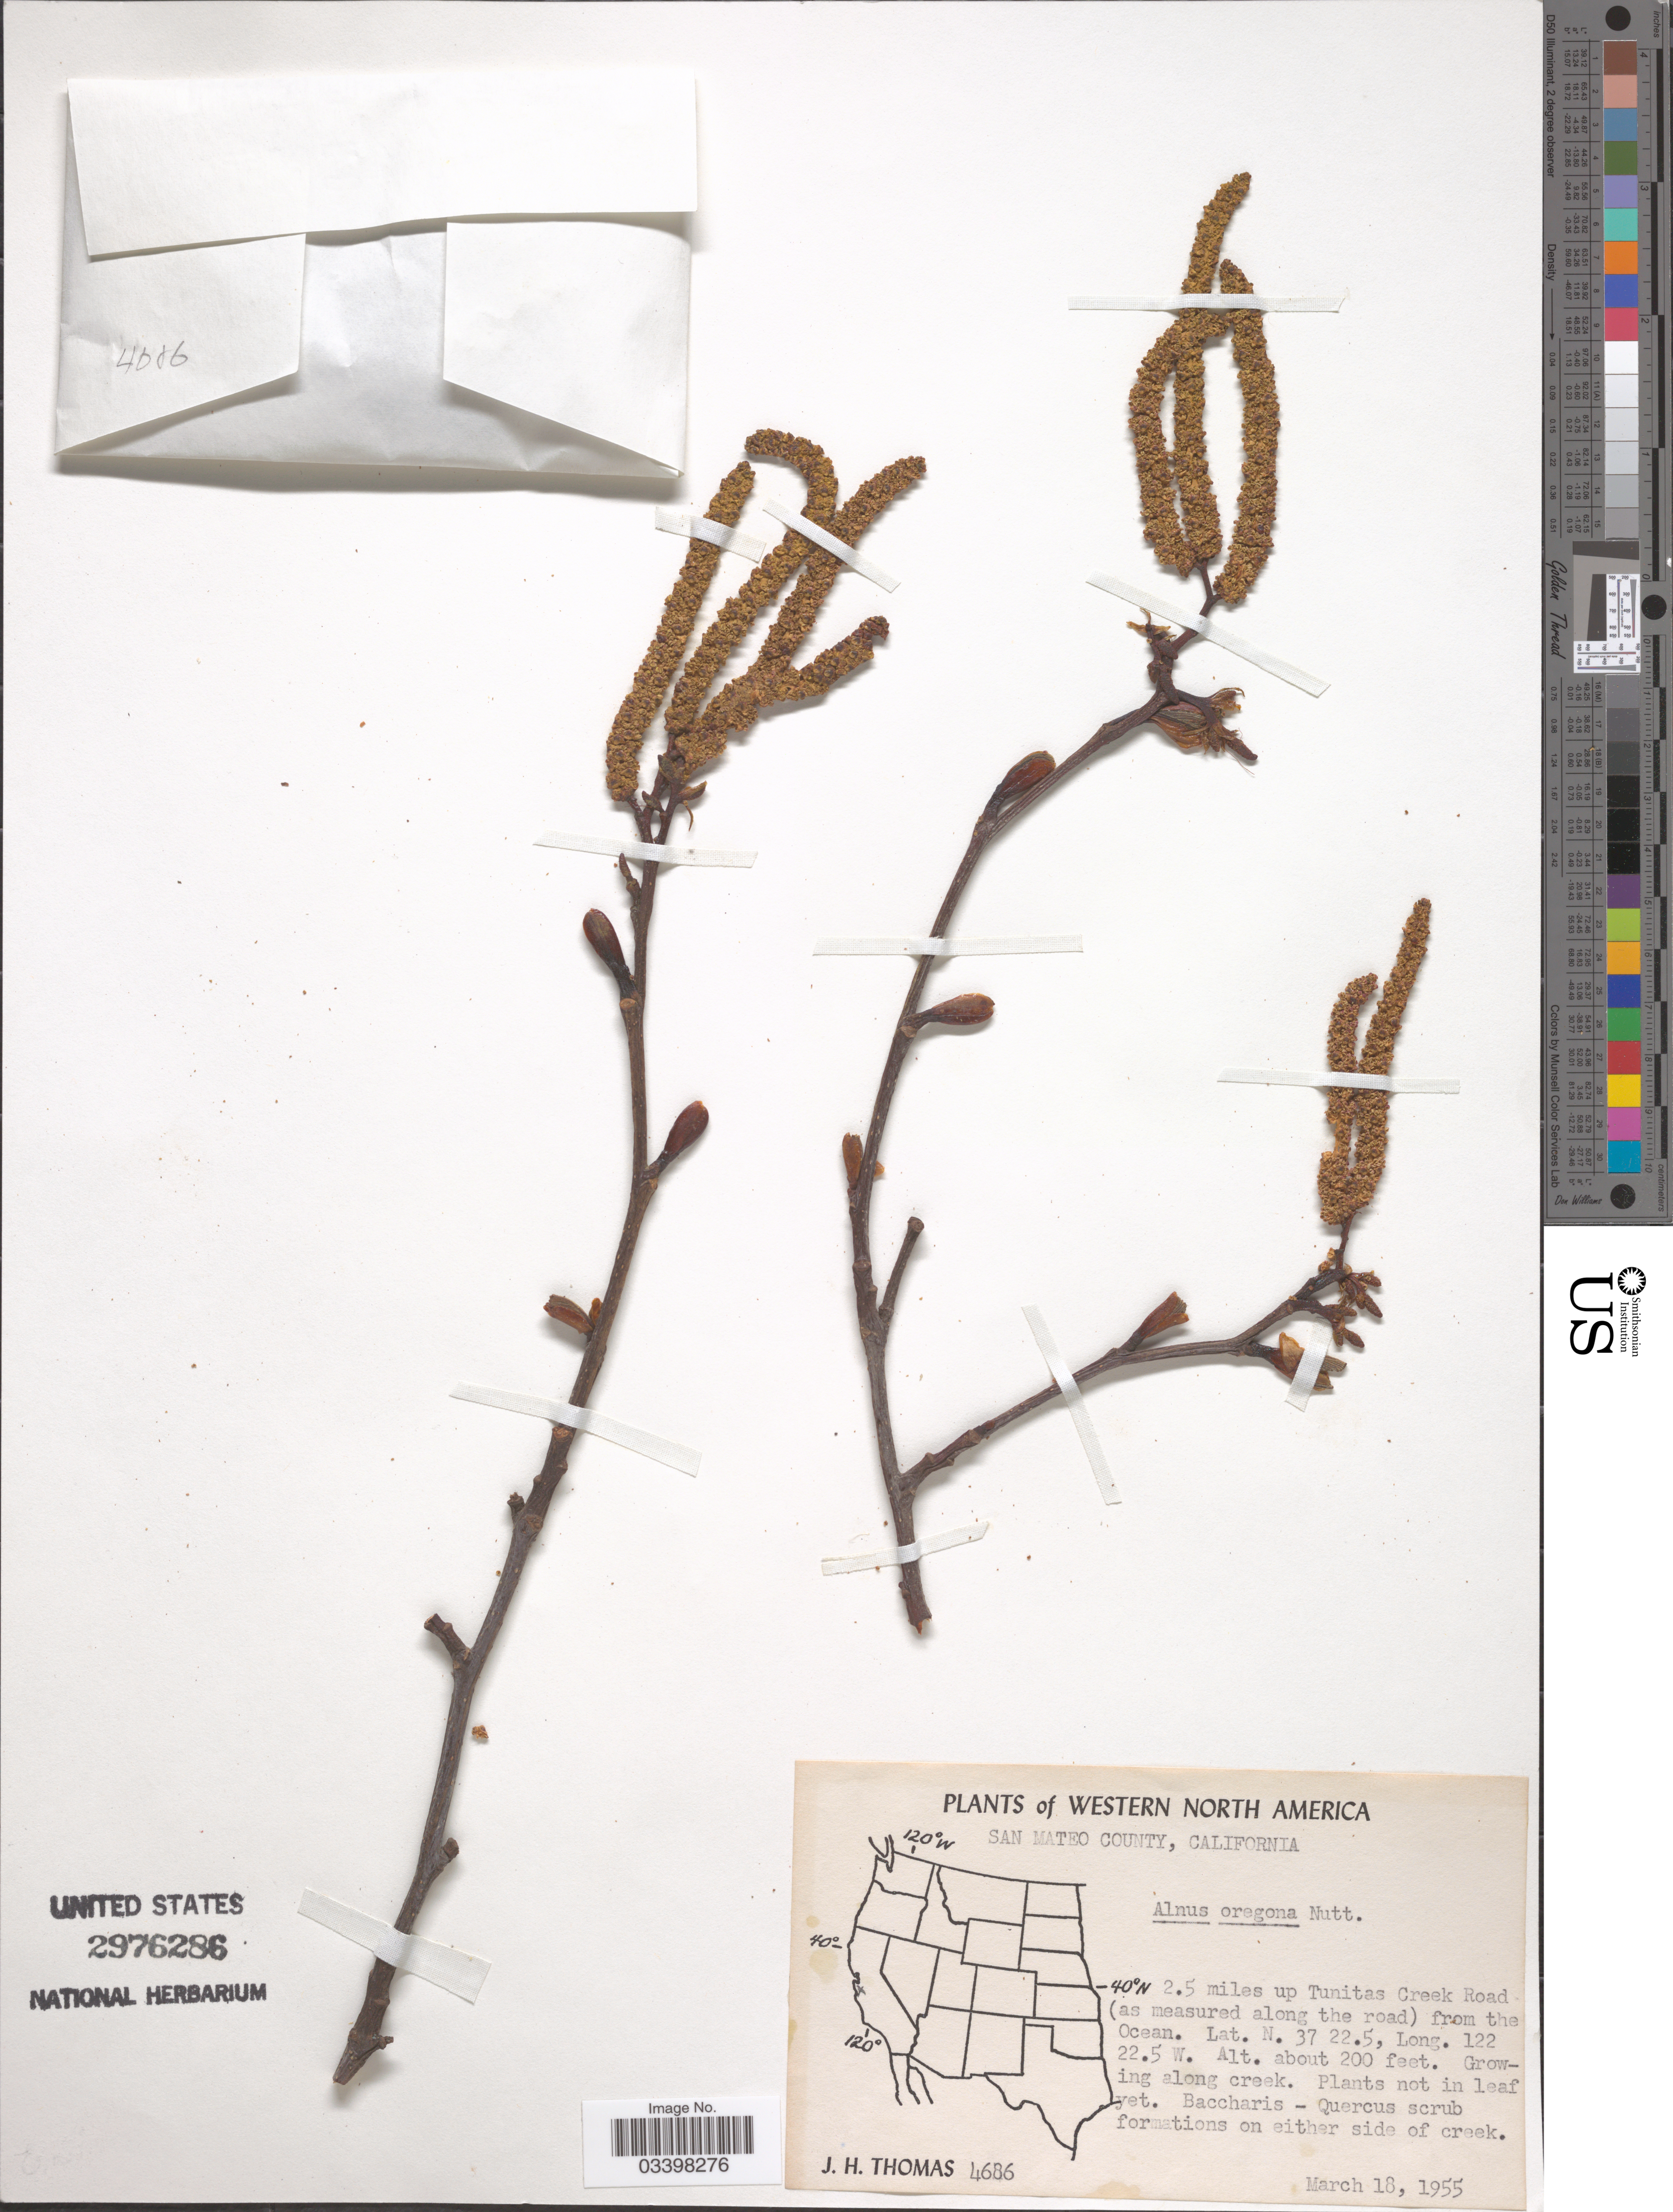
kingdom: Plantae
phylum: Tracheophyta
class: Magnoliopsida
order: Fagales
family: Betulaceae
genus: Alnus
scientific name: Alnus rubra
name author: Bong.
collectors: J. H. Thomas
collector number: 4686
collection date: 1955-03-18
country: United States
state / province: California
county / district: San Mateo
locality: Western North America. San Mateo County. 2.5 miles up Tunitas Creek Road (as measured along the road) from the Ocean.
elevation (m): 61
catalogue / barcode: US 2976286